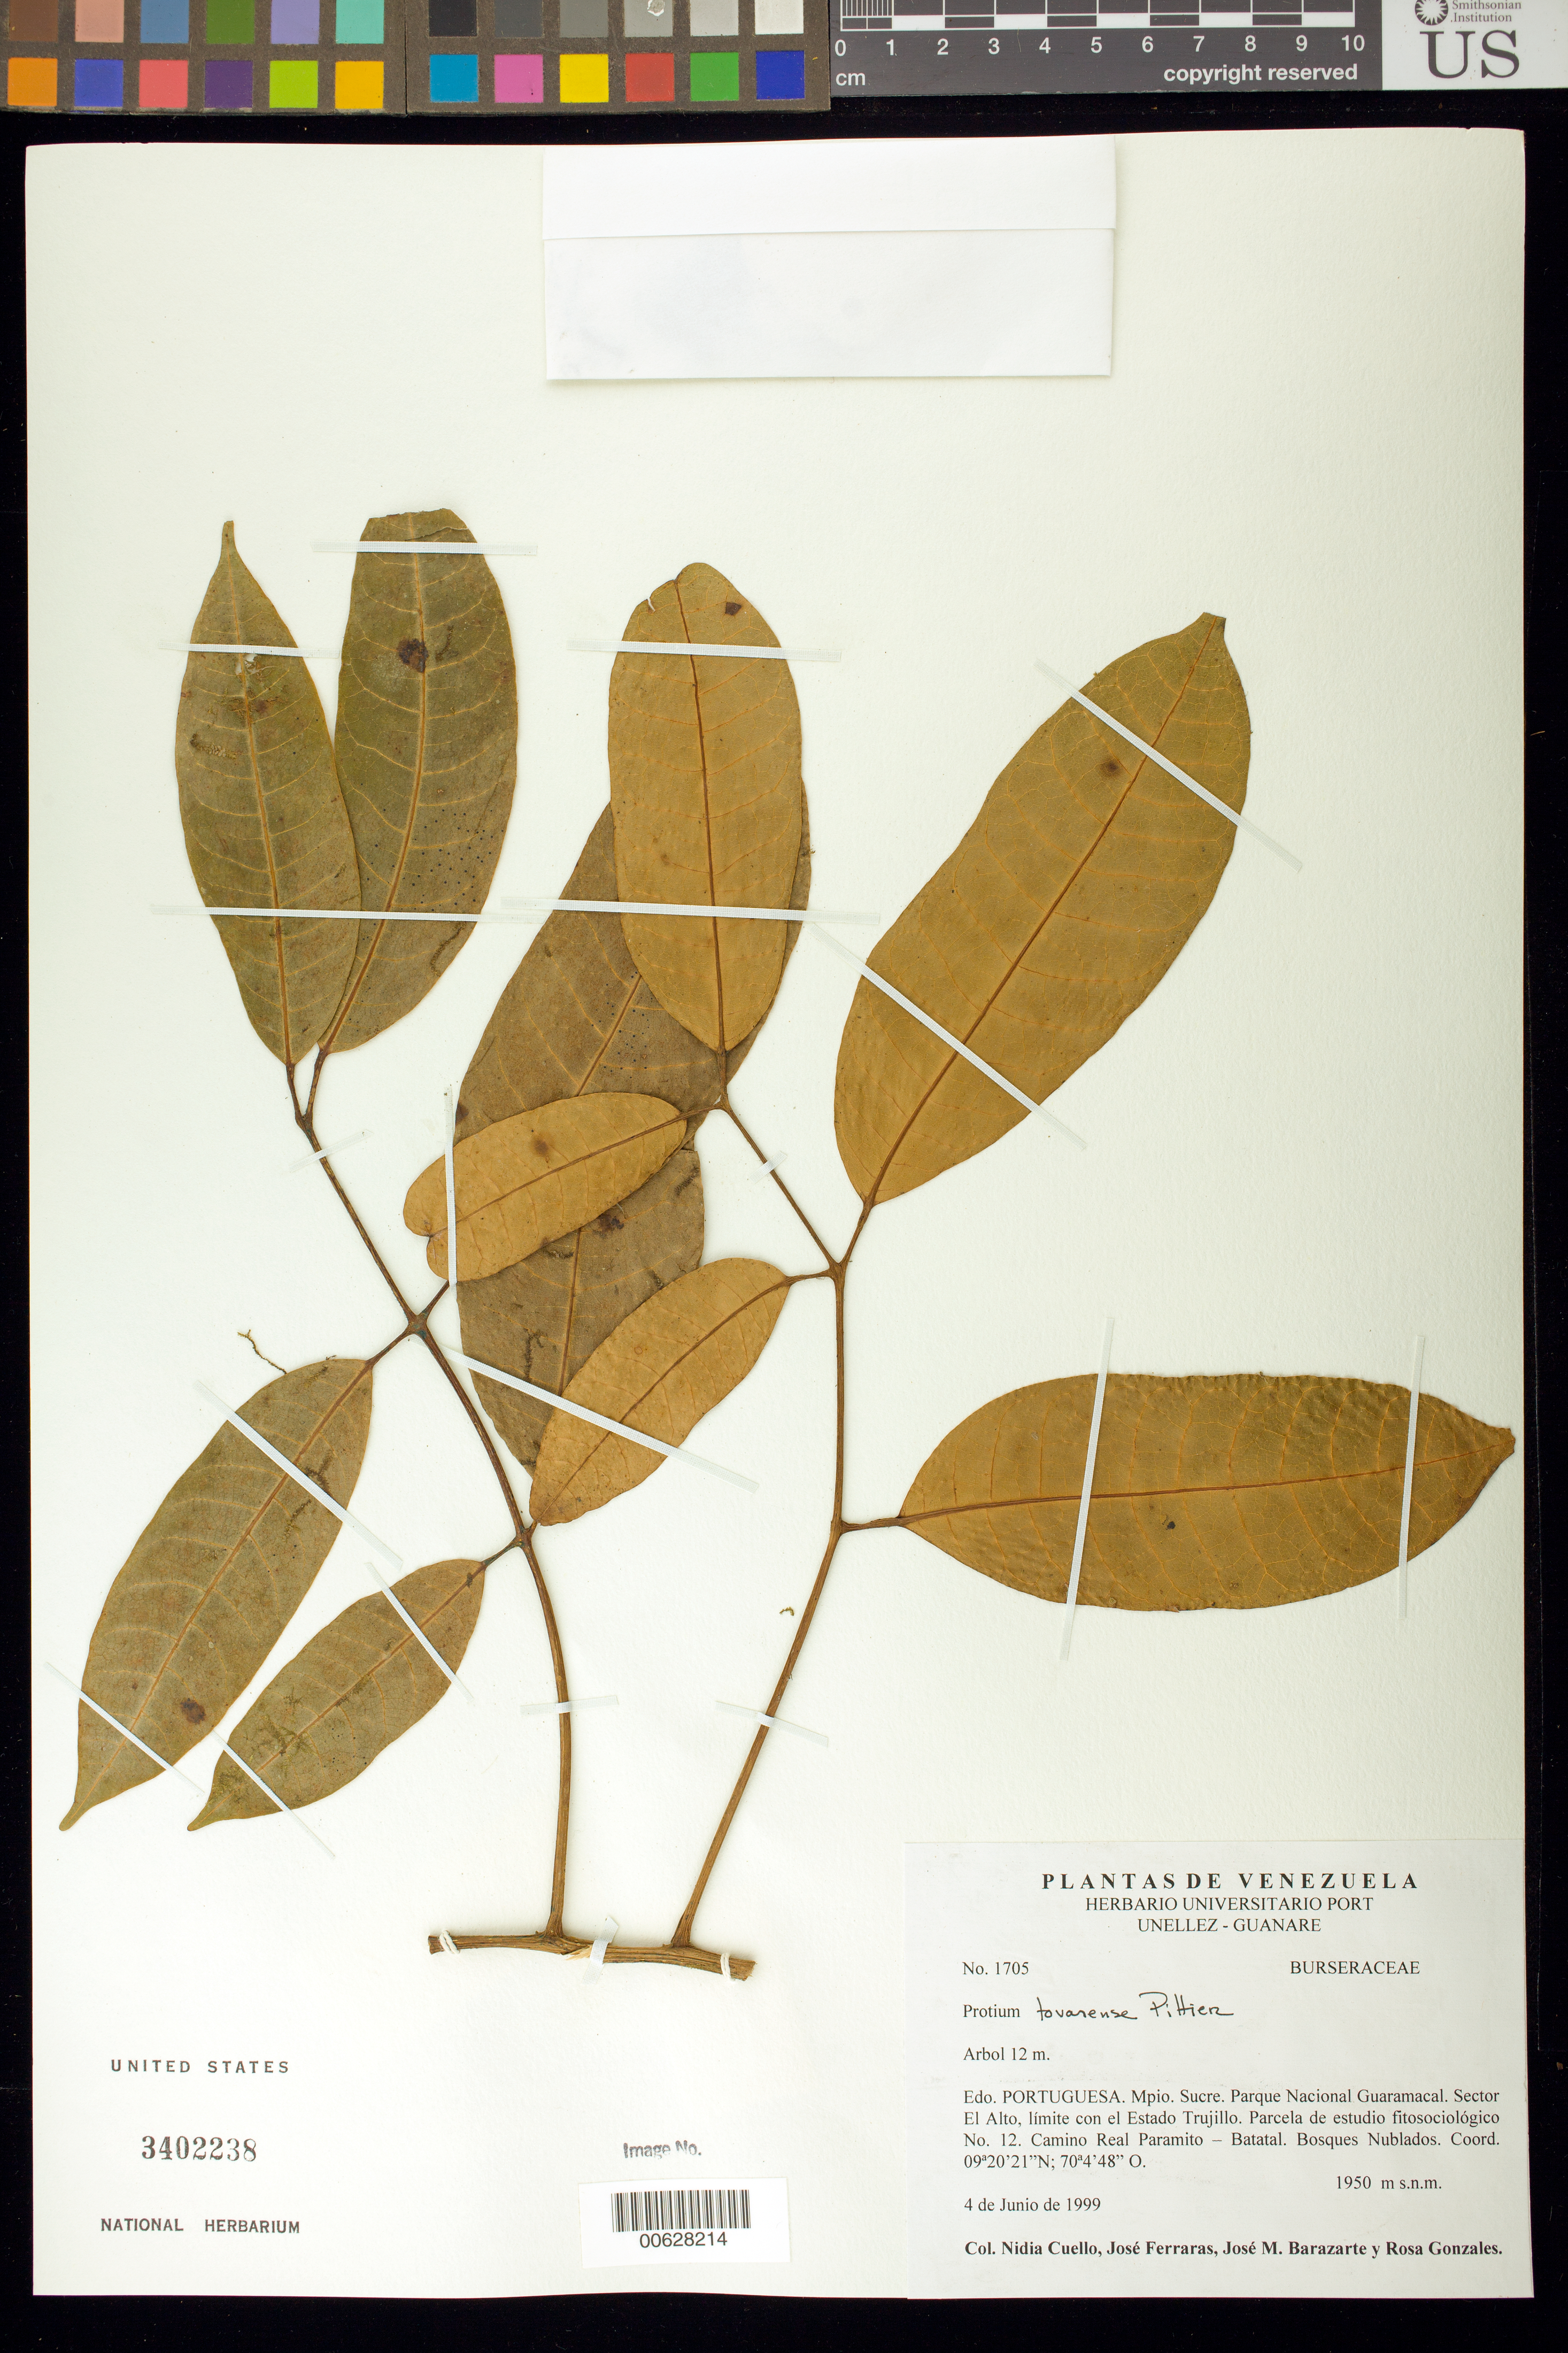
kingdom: Plantae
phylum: Tracheophyta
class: Magnoliopsida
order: Sapindales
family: Burseraceae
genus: Protium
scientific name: Protium tovarense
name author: Pittier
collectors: N. L. Cuello, J. Farreras, J. Barazarte & R. González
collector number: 1705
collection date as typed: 04 Jun 1999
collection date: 1999-06-04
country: Venezuela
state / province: Portuguesa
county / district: Sucre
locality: Parque Nacional Guaramacal. Sector El Alto. Camino Real Paramito-Batatal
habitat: Bosques nublados.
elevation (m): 1950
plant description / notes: PORT, US, VEN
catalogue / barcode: US 3402238